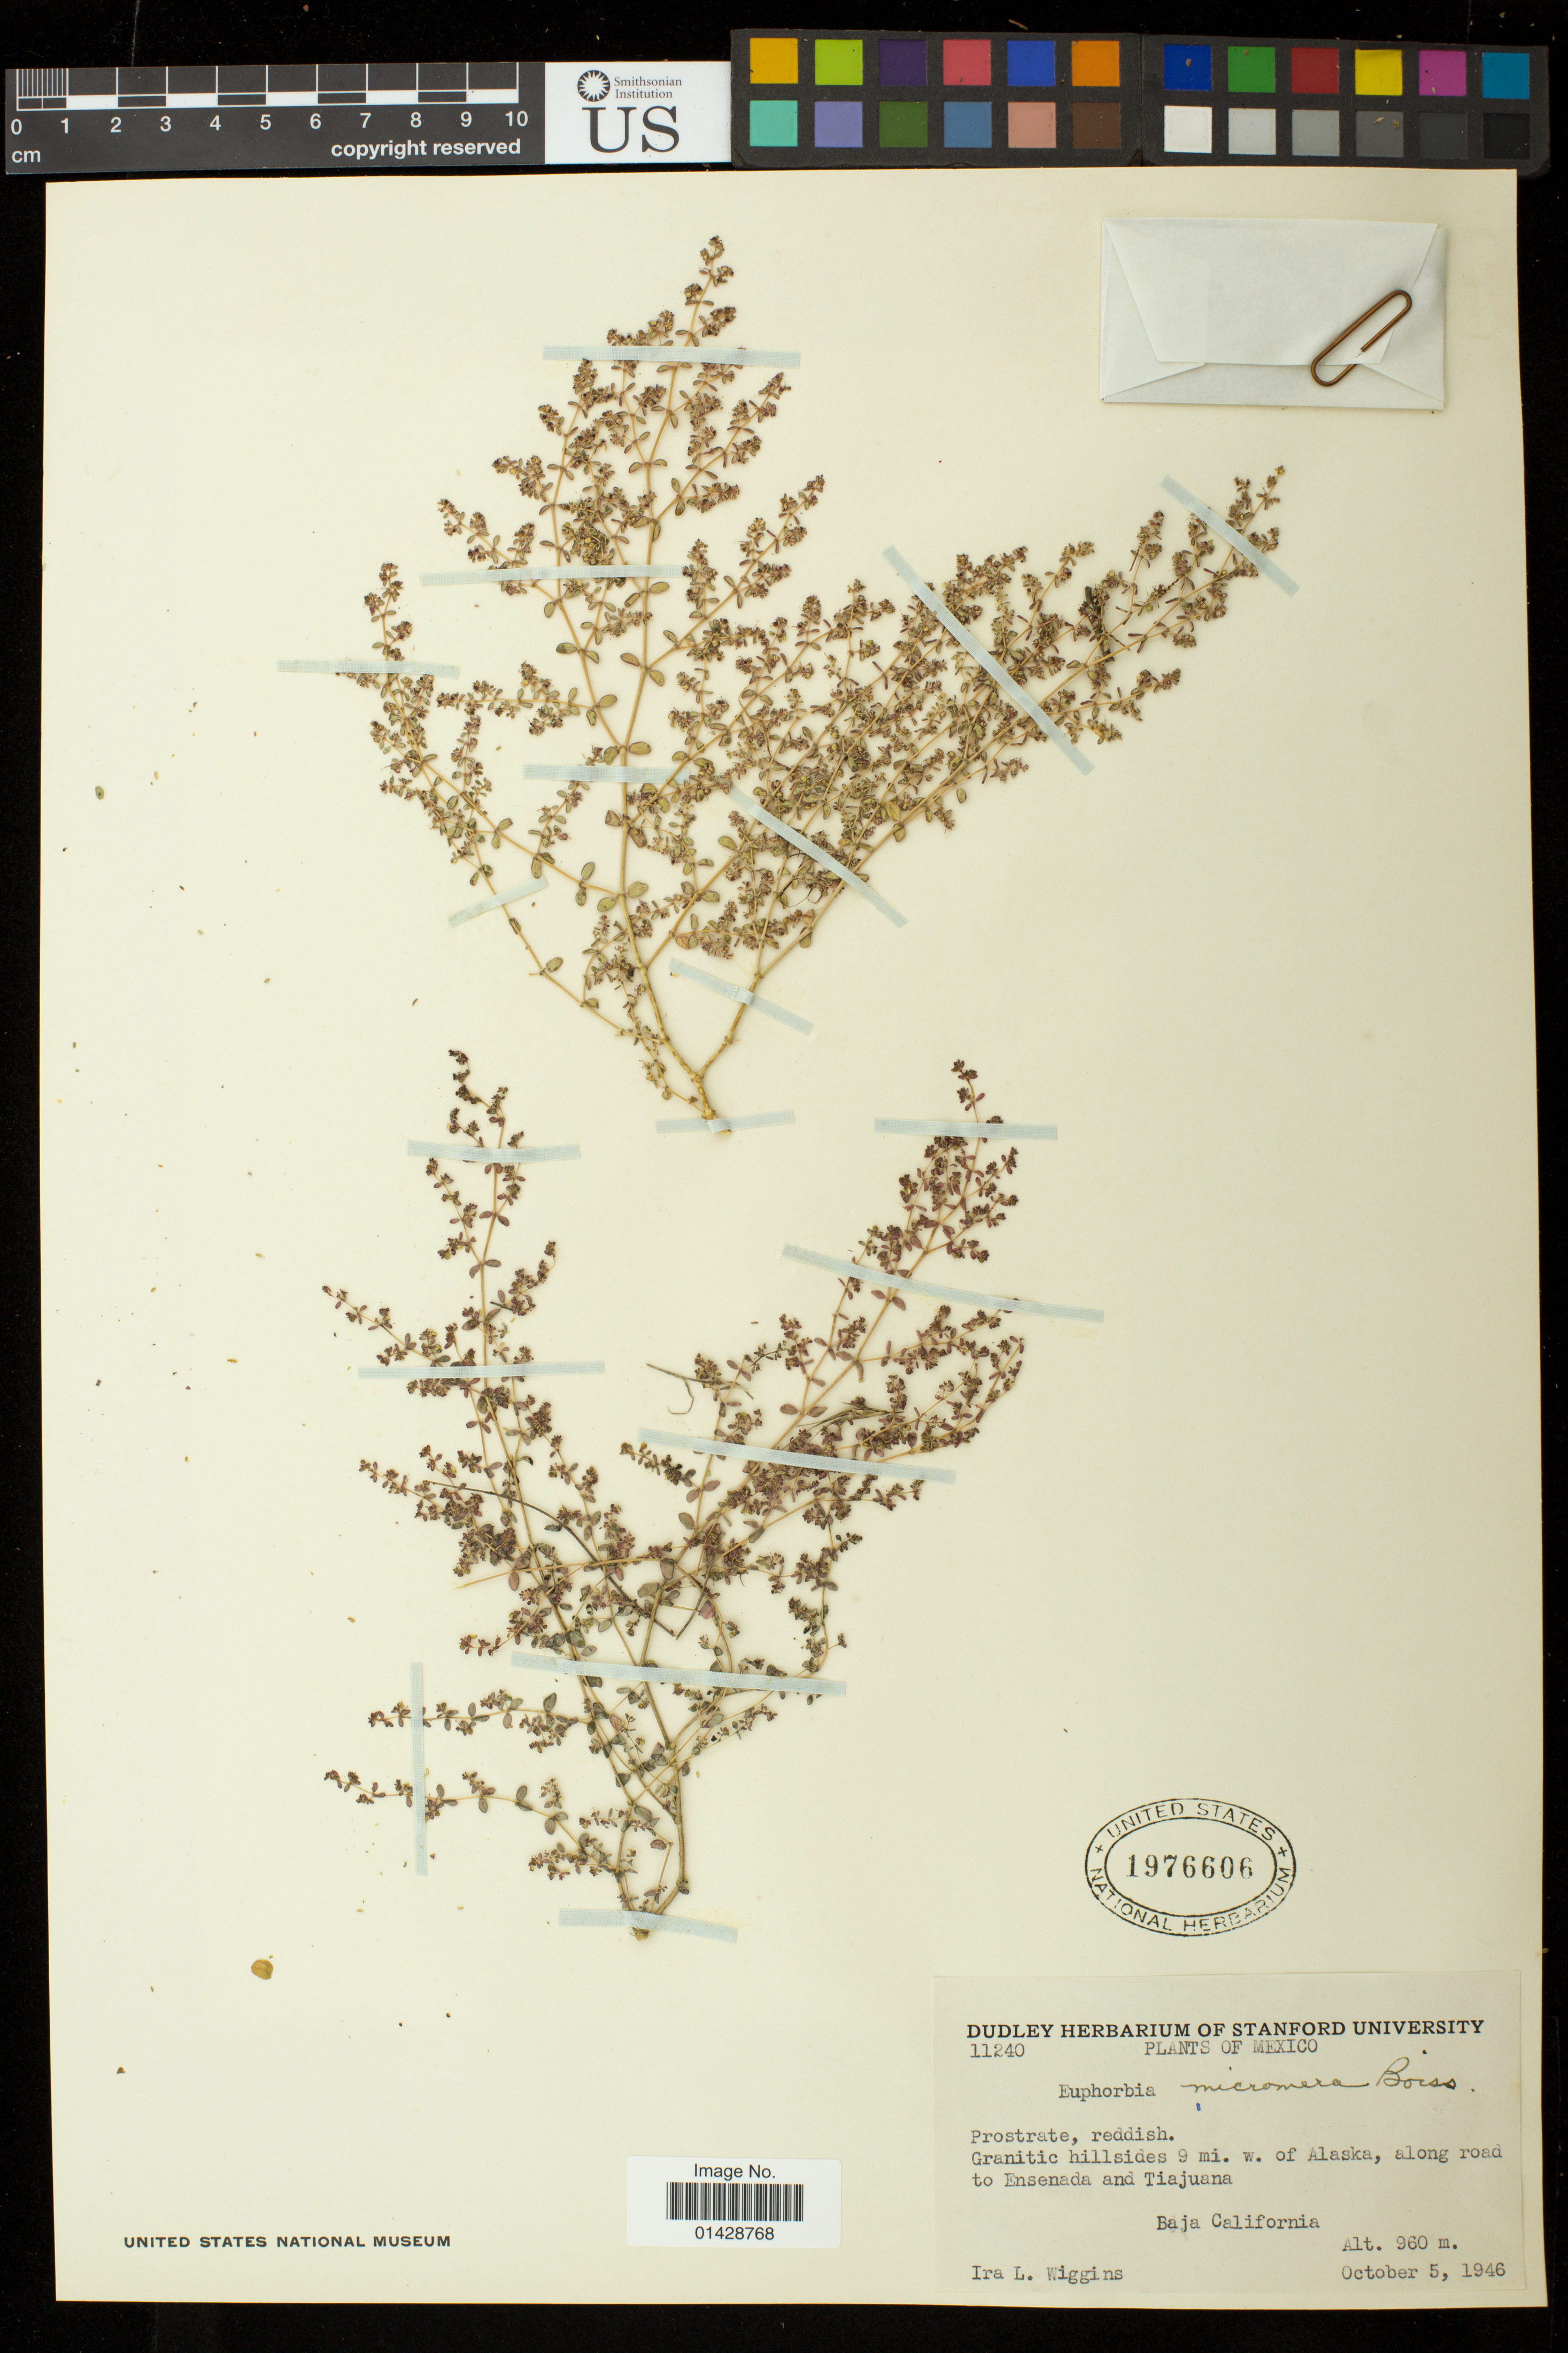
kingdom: Plantae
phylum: Tracheophyta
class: Magnoliopsida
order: Malpighiales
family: Euphorbiaceae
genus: Euphorbia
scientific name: Euphorbia micromera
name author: Boiss.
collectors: I. L. Wiggins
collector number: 11240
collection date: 1946-10-05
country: Mexico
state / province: Baja California Norte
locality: Granitic hillsides 9 mi. w. of Alaska, along road to Ensenada and Tiajuana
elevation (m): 960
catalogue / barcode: US 1976606